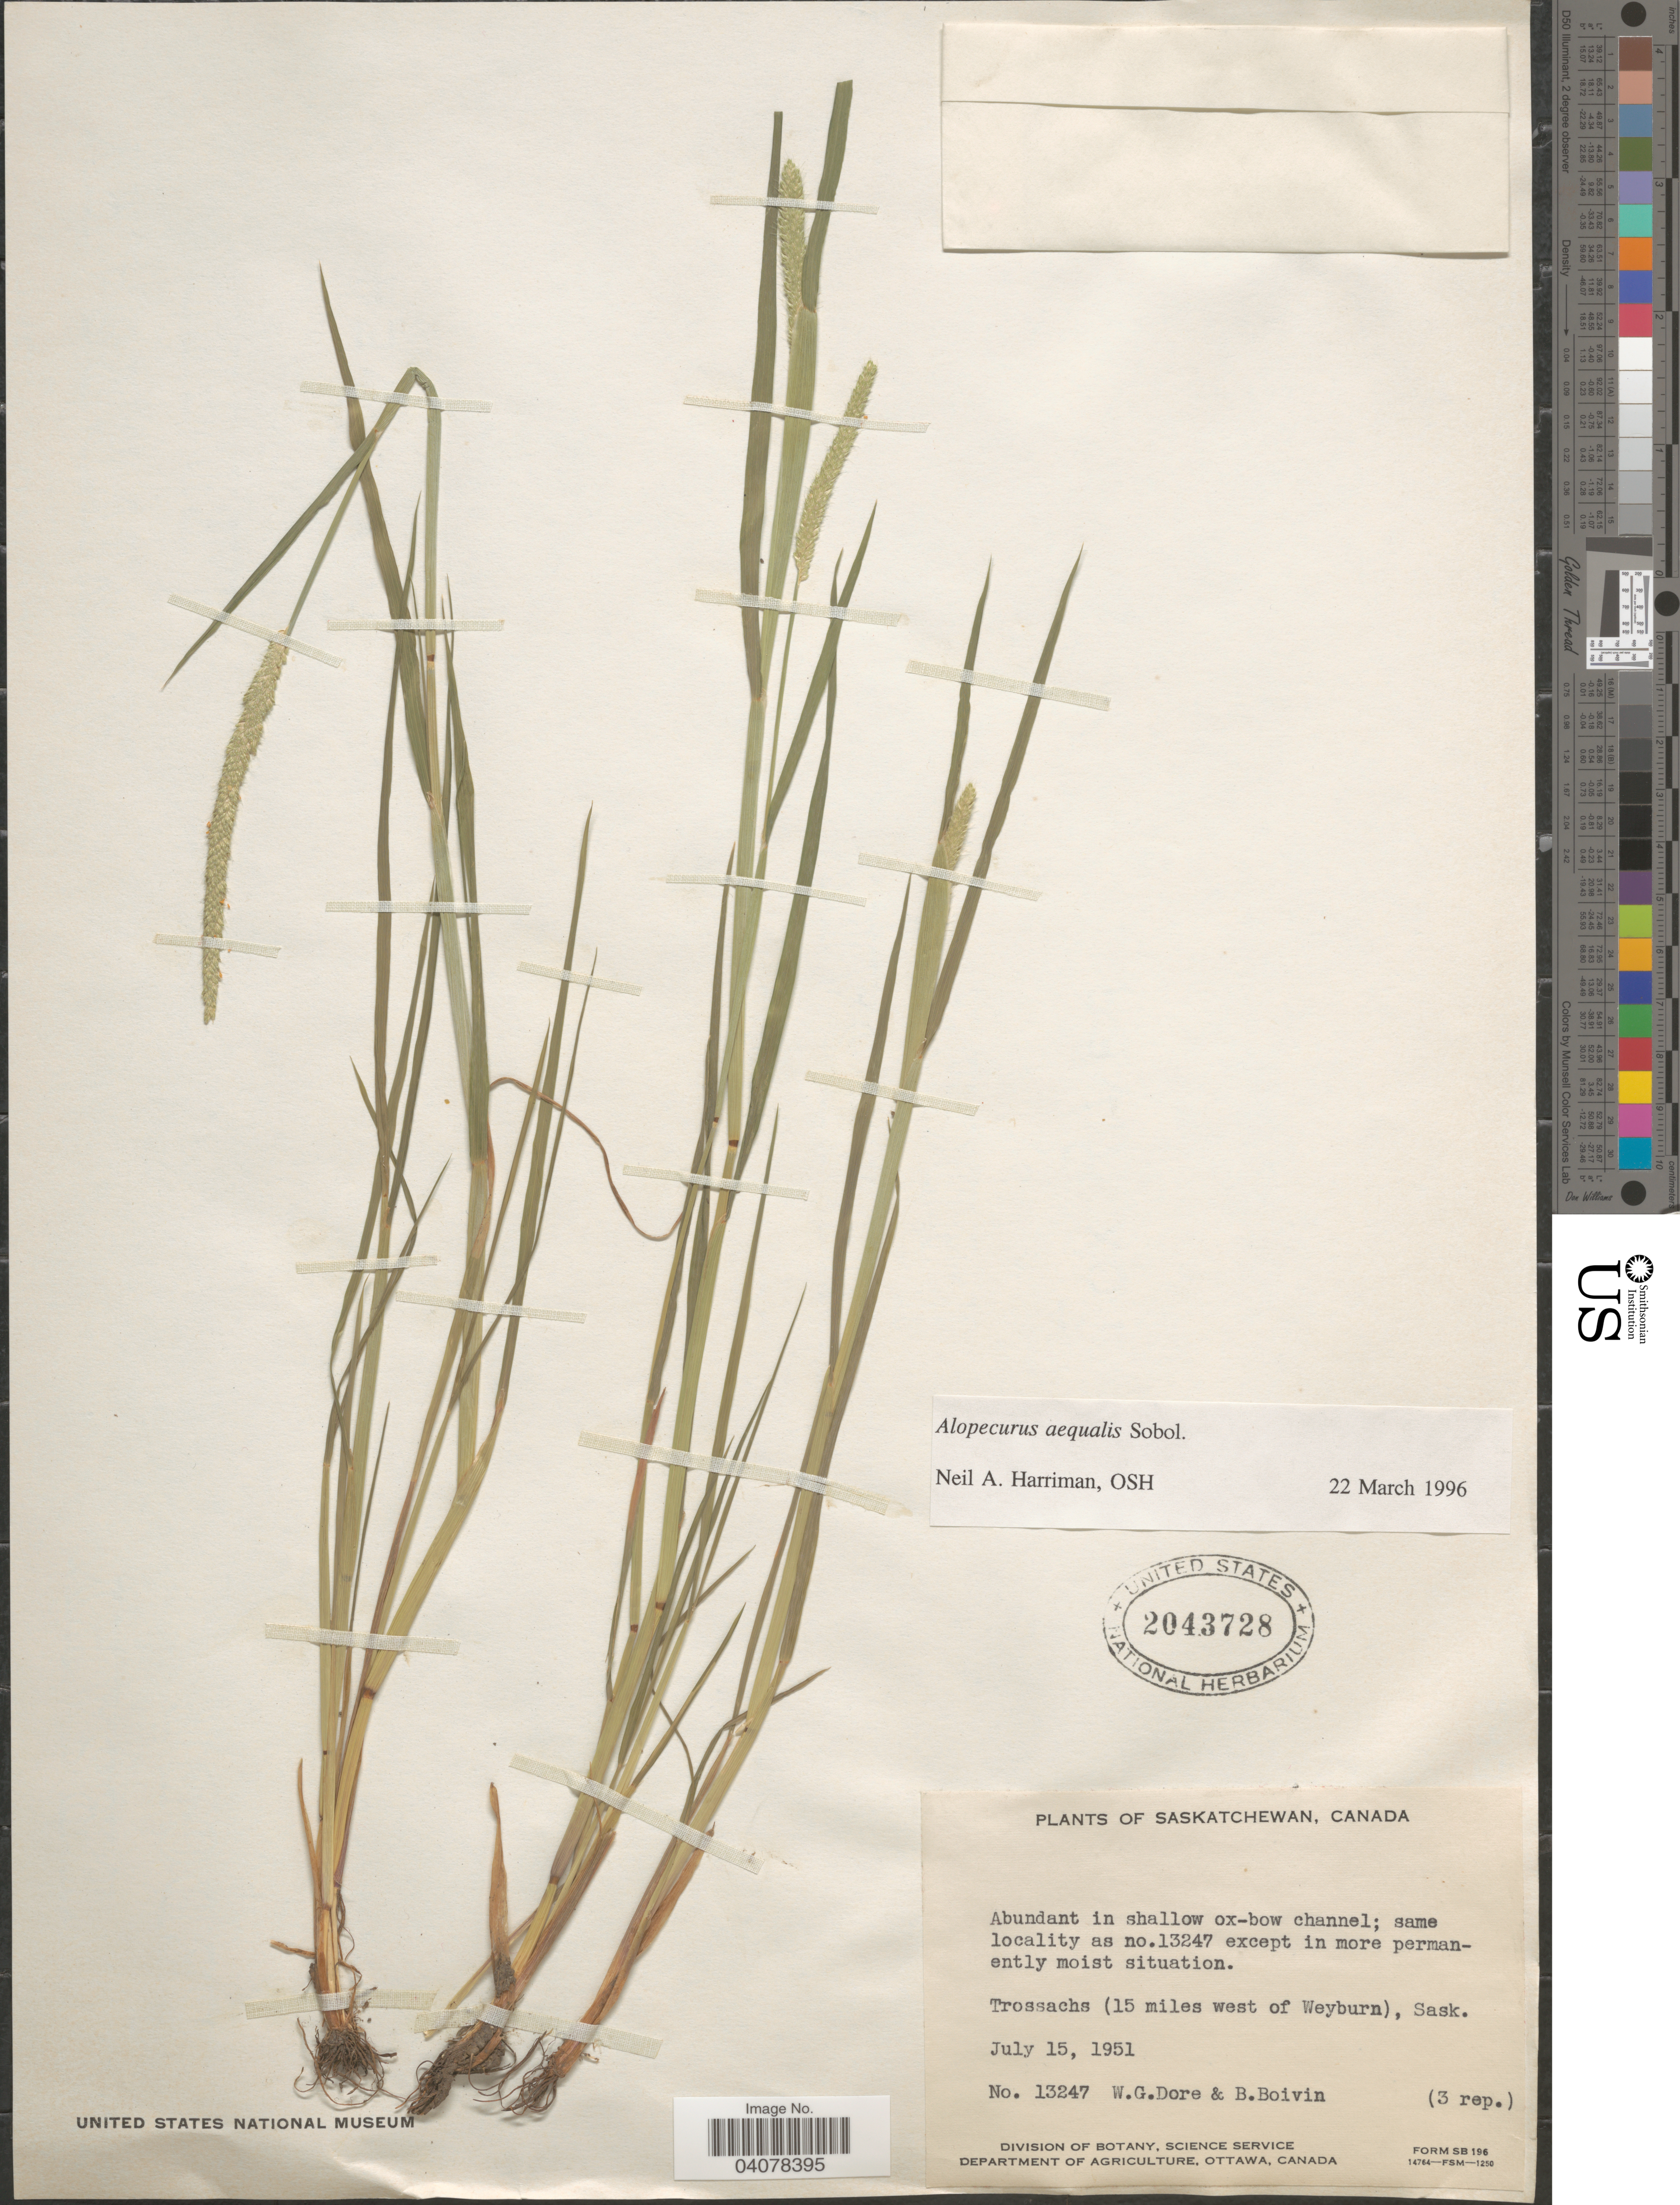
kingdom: Plantae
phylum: Tracheophyta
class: Liliopsida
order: Poales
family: Poaceae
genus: Alopecurus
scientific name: Alopecurus aequalis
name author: Sobol.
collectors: W. Dore & J. R. B. Boivin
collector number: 13247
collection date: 1951-07-15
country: Canada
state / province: Saskatchewan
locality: Trossachs (15 miles west of Weyburn).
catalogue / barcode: US 2043728